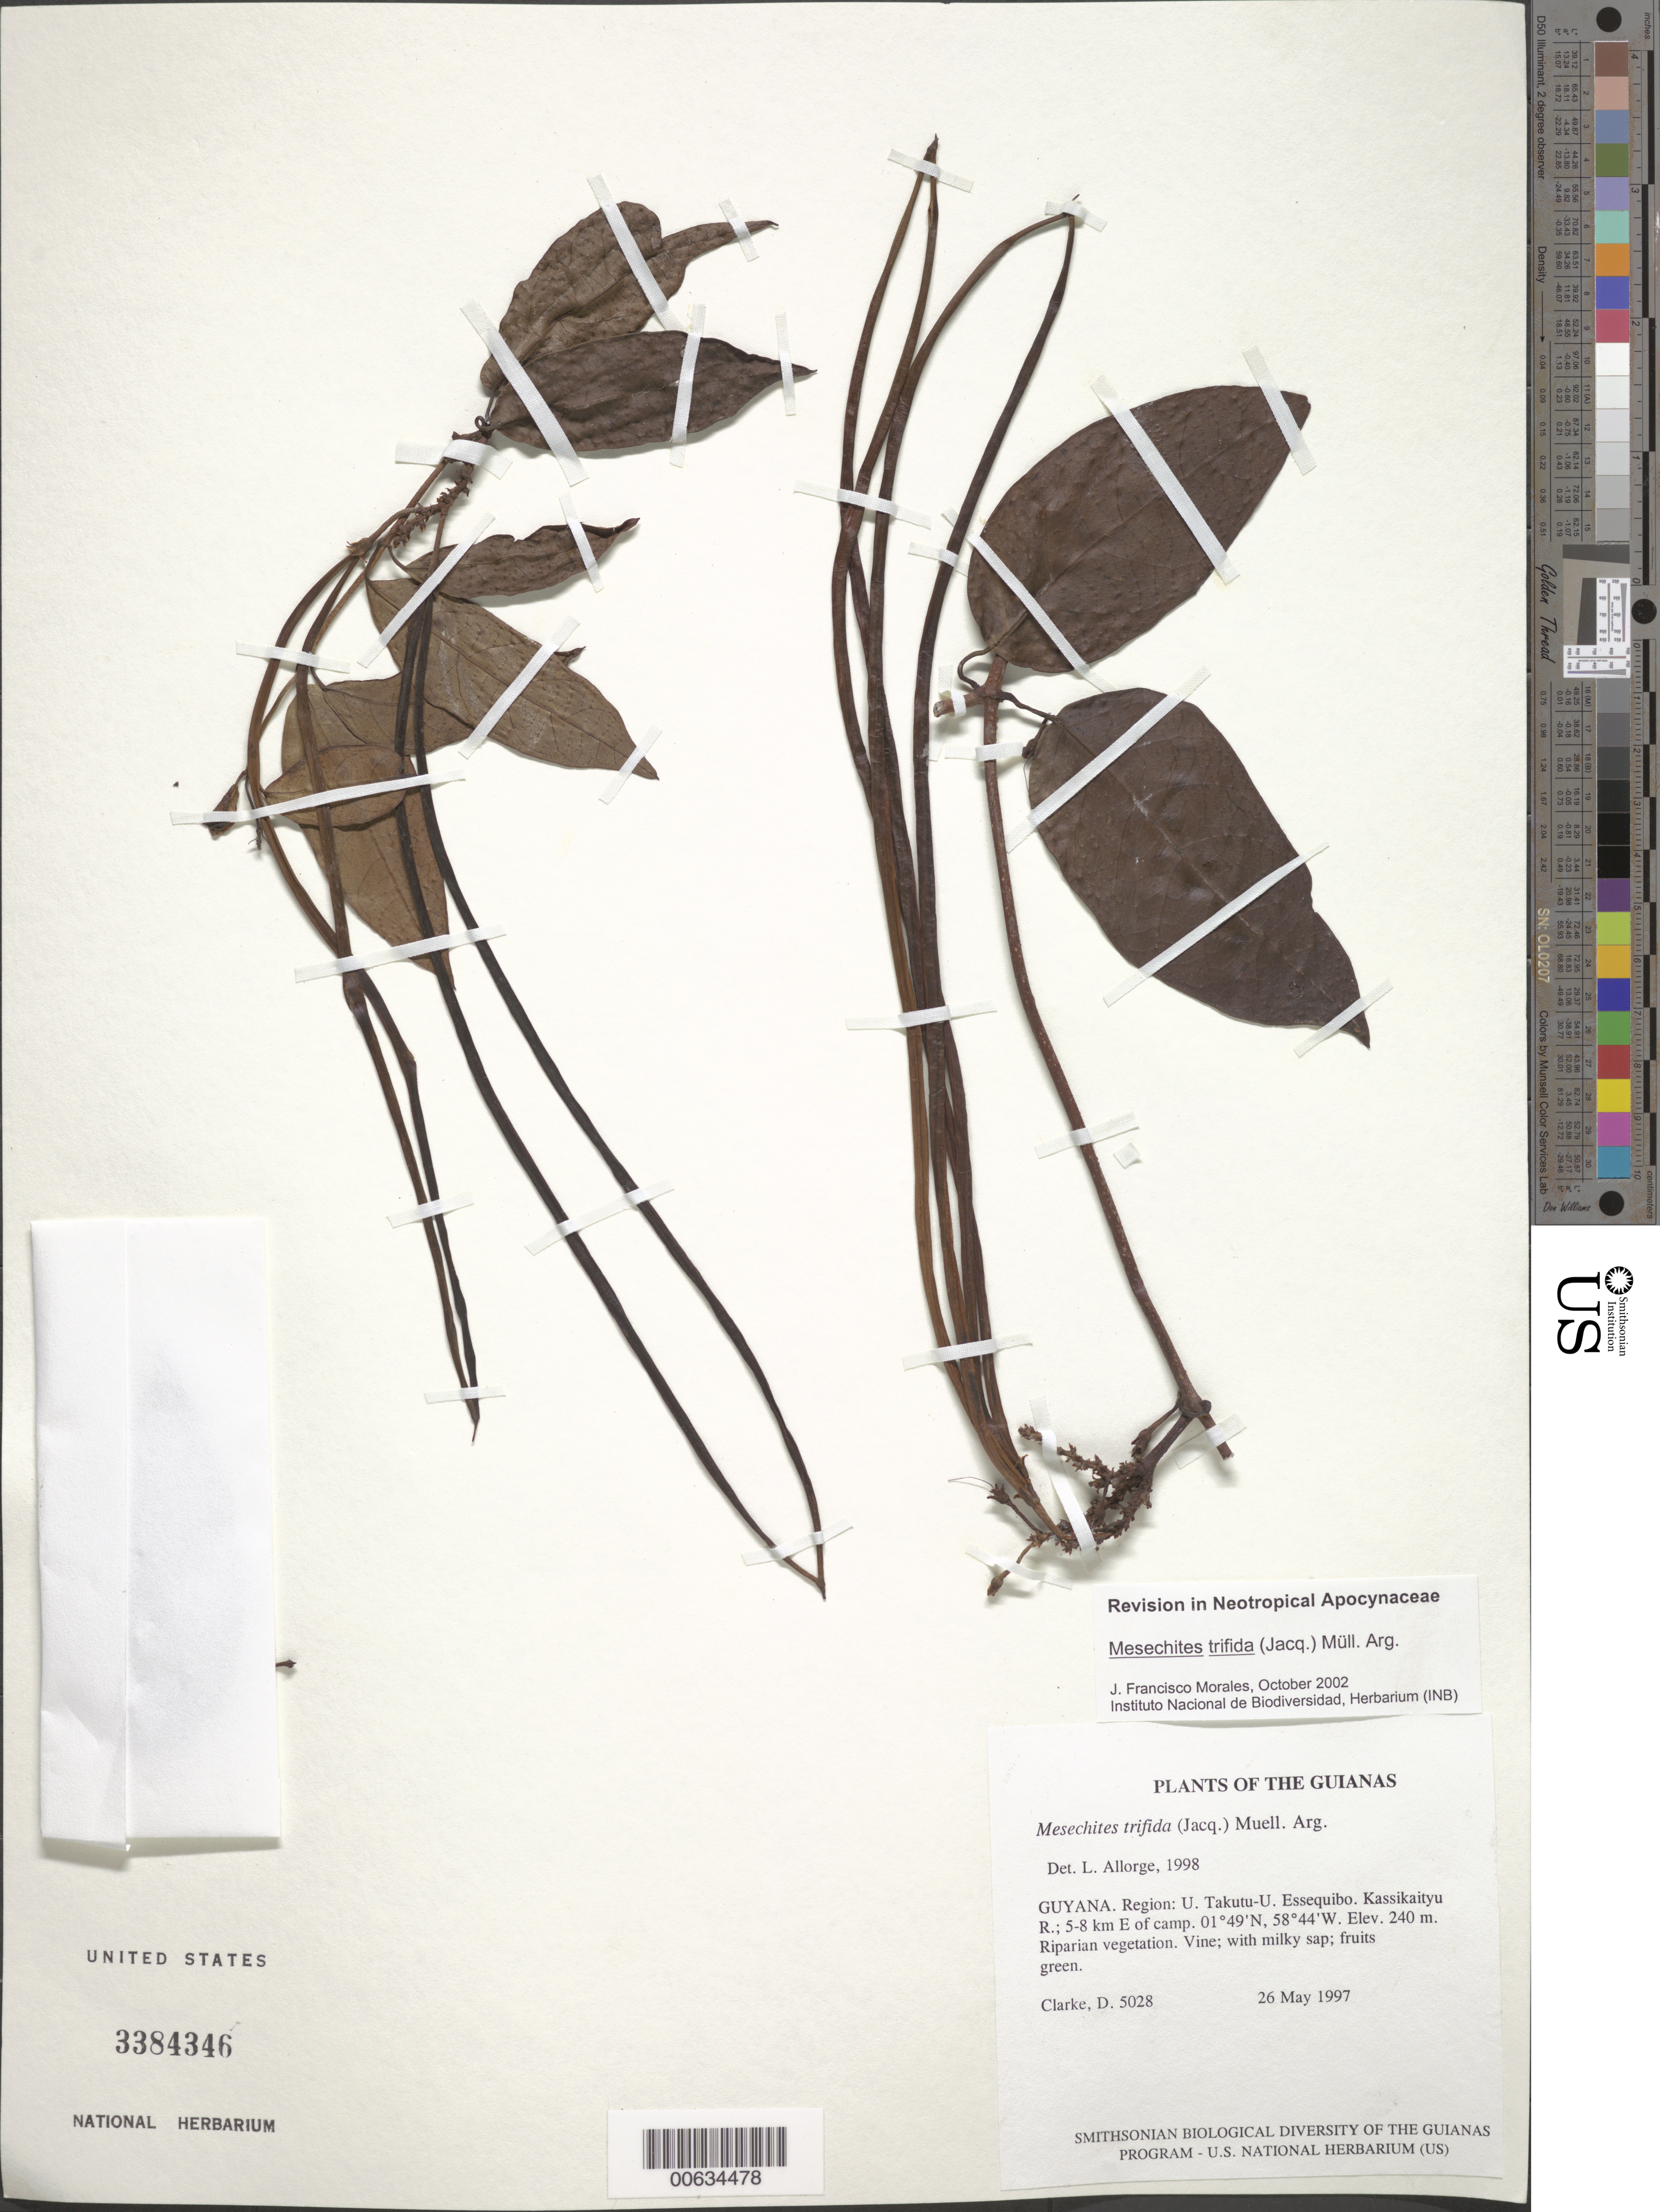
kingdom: Plantae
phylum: Tracheophyta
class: Magnoliopsida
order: Gentianales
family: Apocynaceae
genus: Mesechites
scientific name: Mesechites trifidus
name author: (Jacq.) Müll. Arg.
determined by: Morales, J. F.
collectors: H. D. Clarke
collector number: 5028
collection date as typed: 26 May 1997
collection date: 1997-05-26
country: Guyana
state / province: U. Takutu-U. Essequibo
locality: Kassikaityu R.; 5-8 km E of camp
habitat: Riparian vegetation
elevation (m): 240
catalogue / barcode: US 3384346